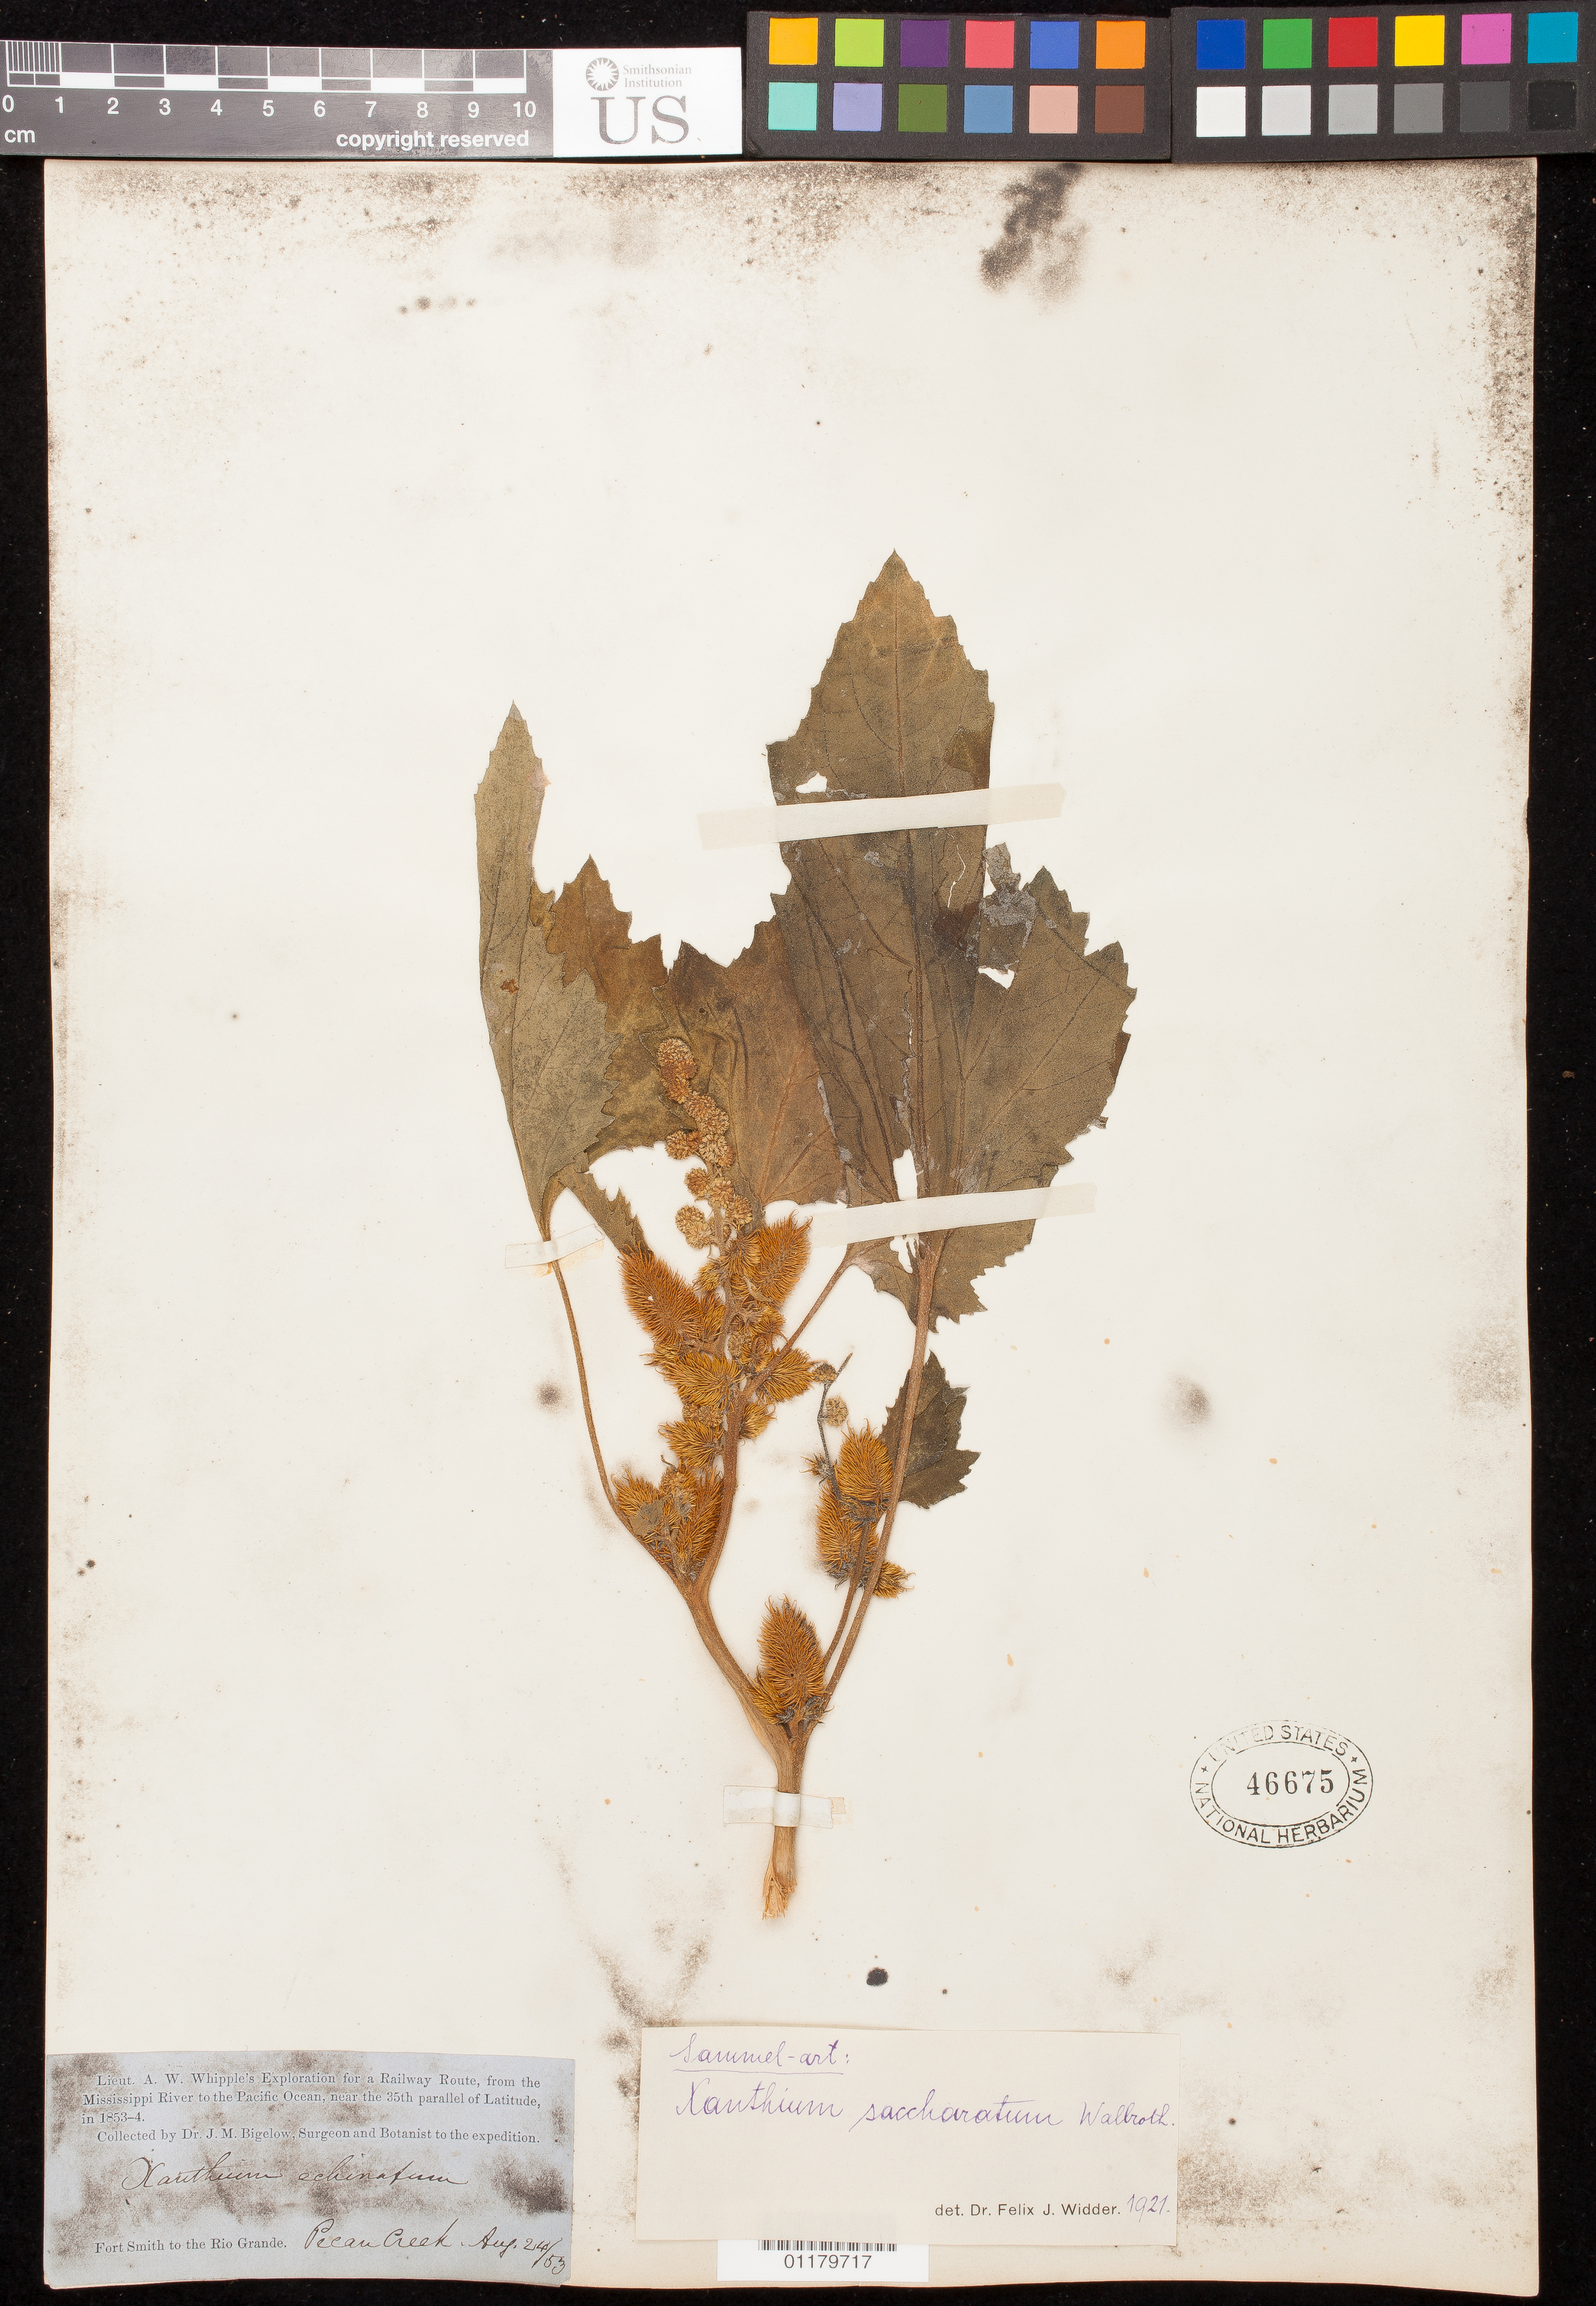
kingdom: Plantae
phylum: Tracheophyta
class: Magnoliopsida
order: Asterales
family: Asteraceae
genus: Xanthium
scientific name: Xanthium saccharatum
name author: Wallr.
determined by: Widder, F. J.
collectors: J. M. Bigelow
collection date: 1853-08-24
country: United States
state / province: Oklahoma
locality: Fort Smith to Rio Grande, Pecan Creek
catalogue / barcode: US 46675